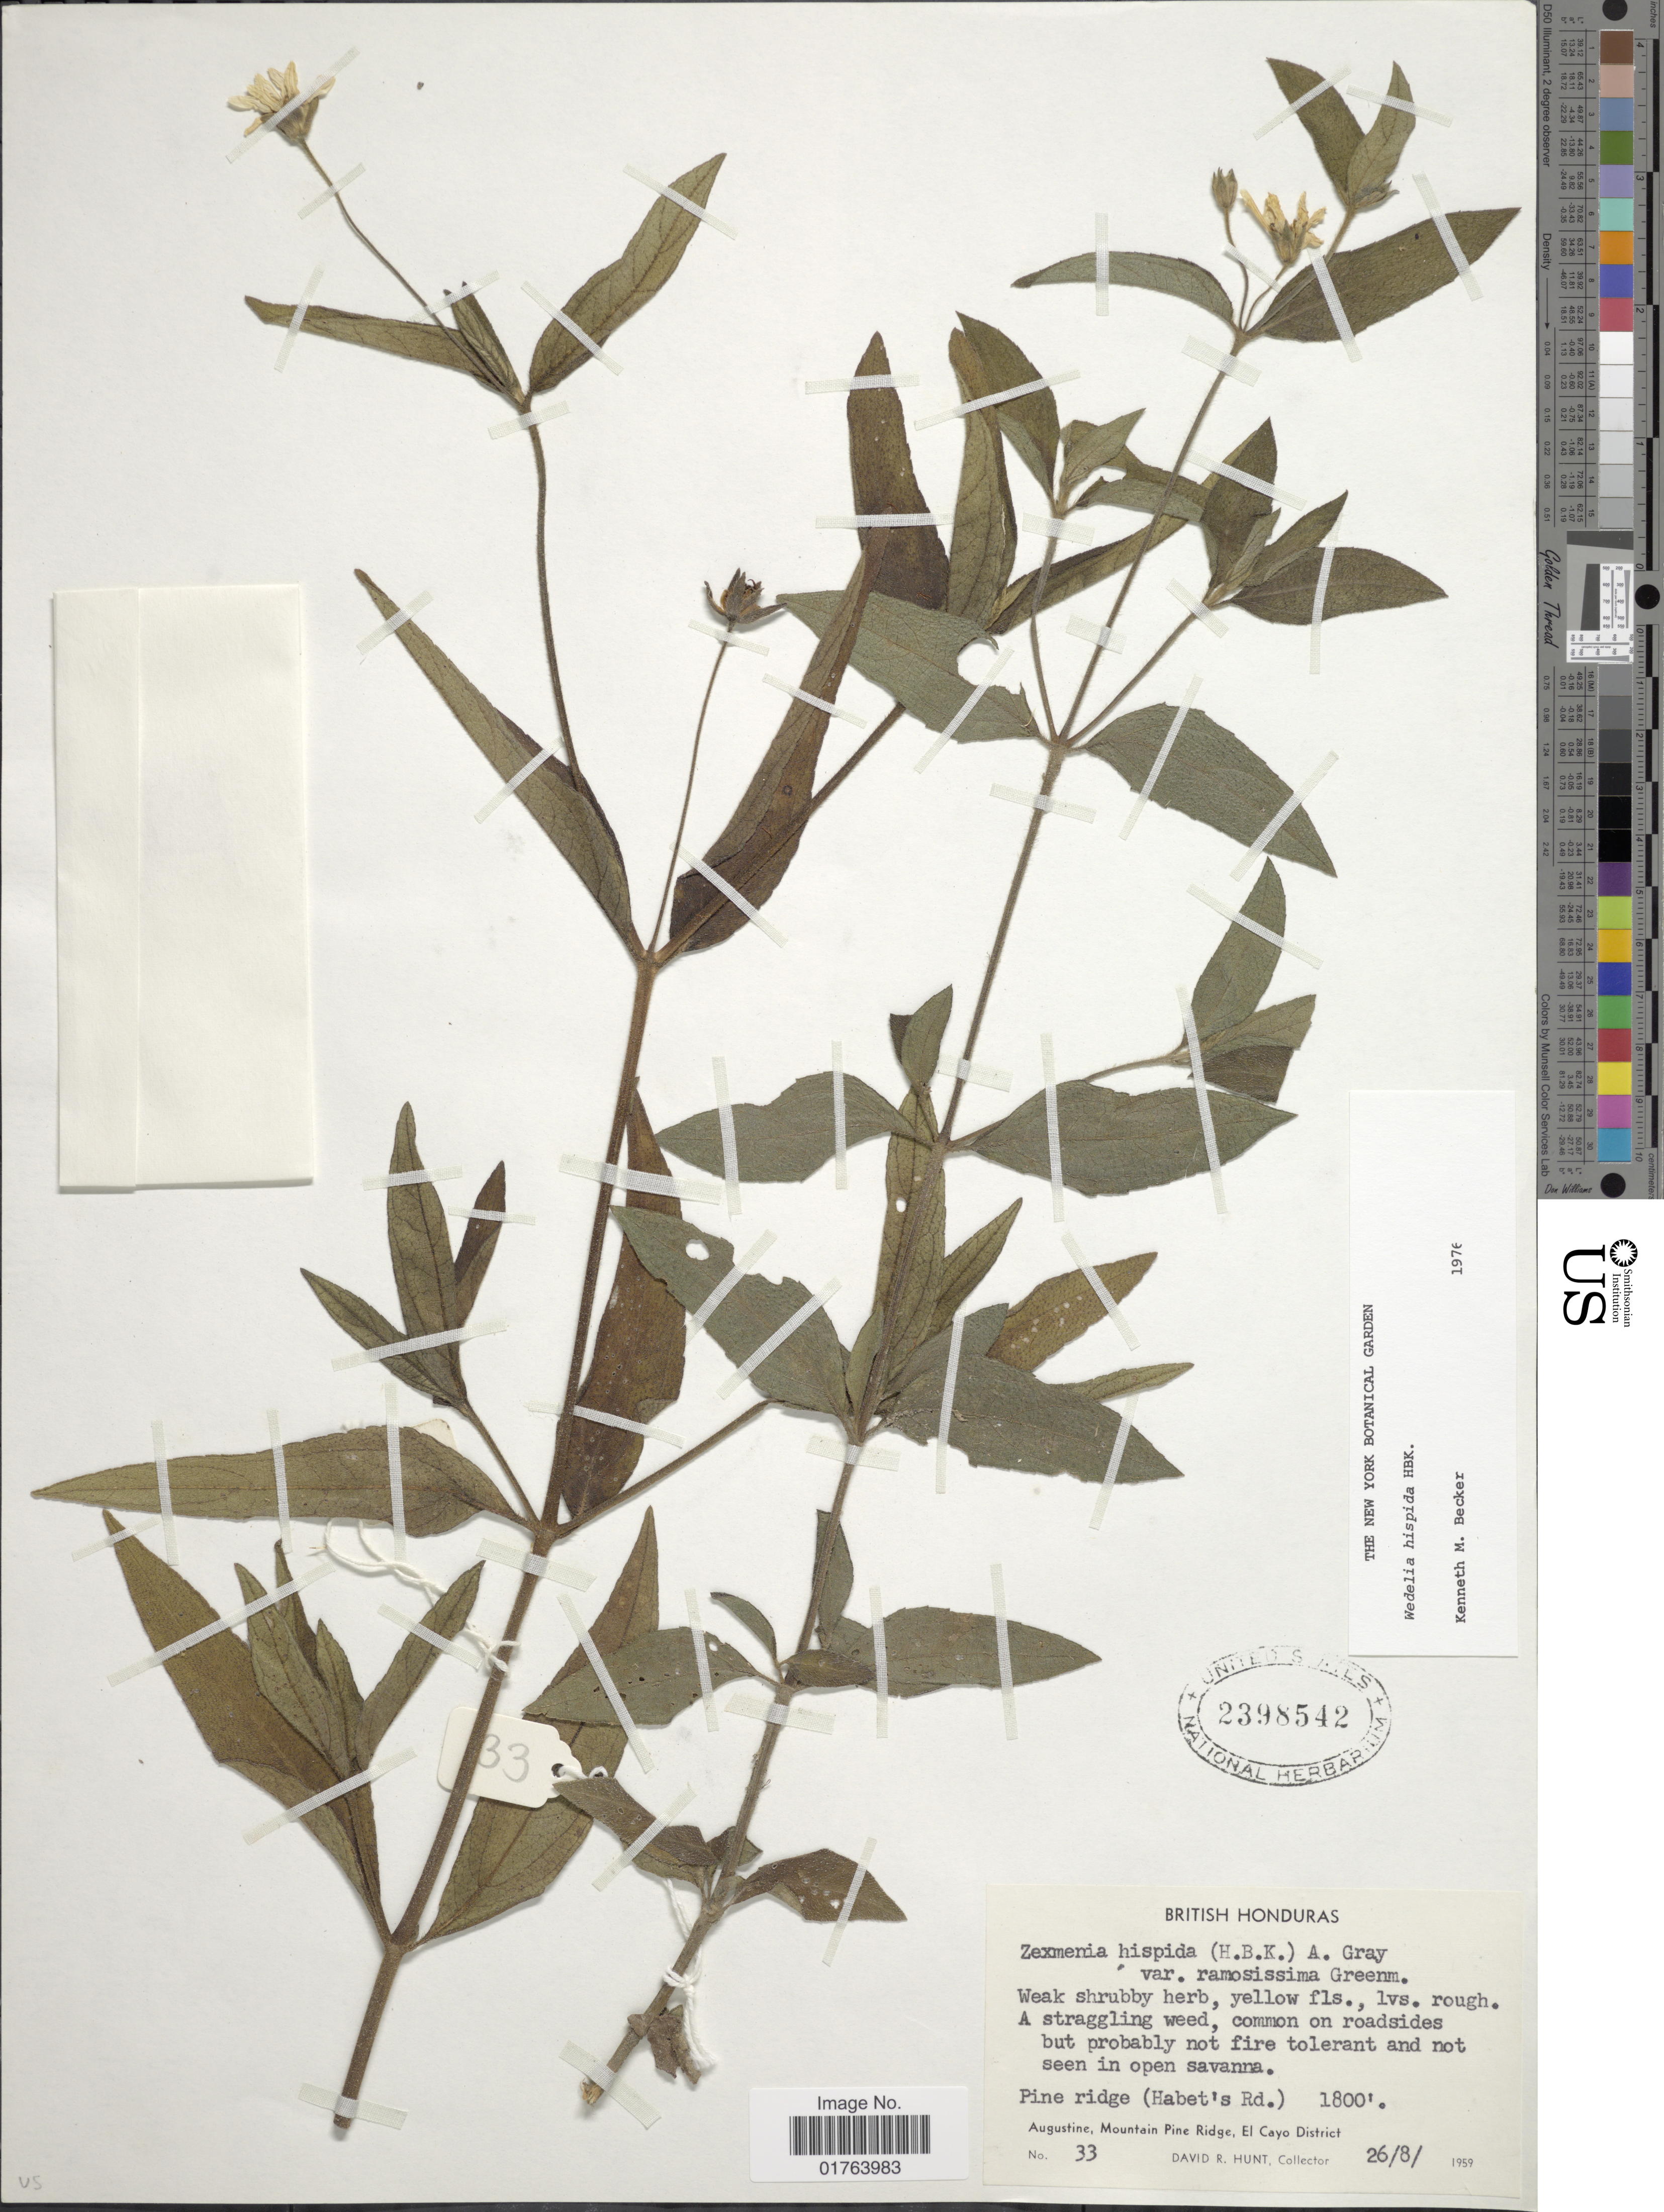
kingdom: Plantae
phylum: Tracheophyta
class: Magnoliopsida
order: Asterales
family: Asteraceae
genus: Wedelia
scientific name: Wedelia acapulcensis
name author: Kunth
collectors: D. R. Hunt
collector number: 33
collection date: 1959-08-26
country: Belize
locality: British Honduras, Pine ridge (Habet's Rd.) Augustine, Mountain Pine Ridge, El Cayo District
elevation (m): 549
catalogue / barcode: US 2398542